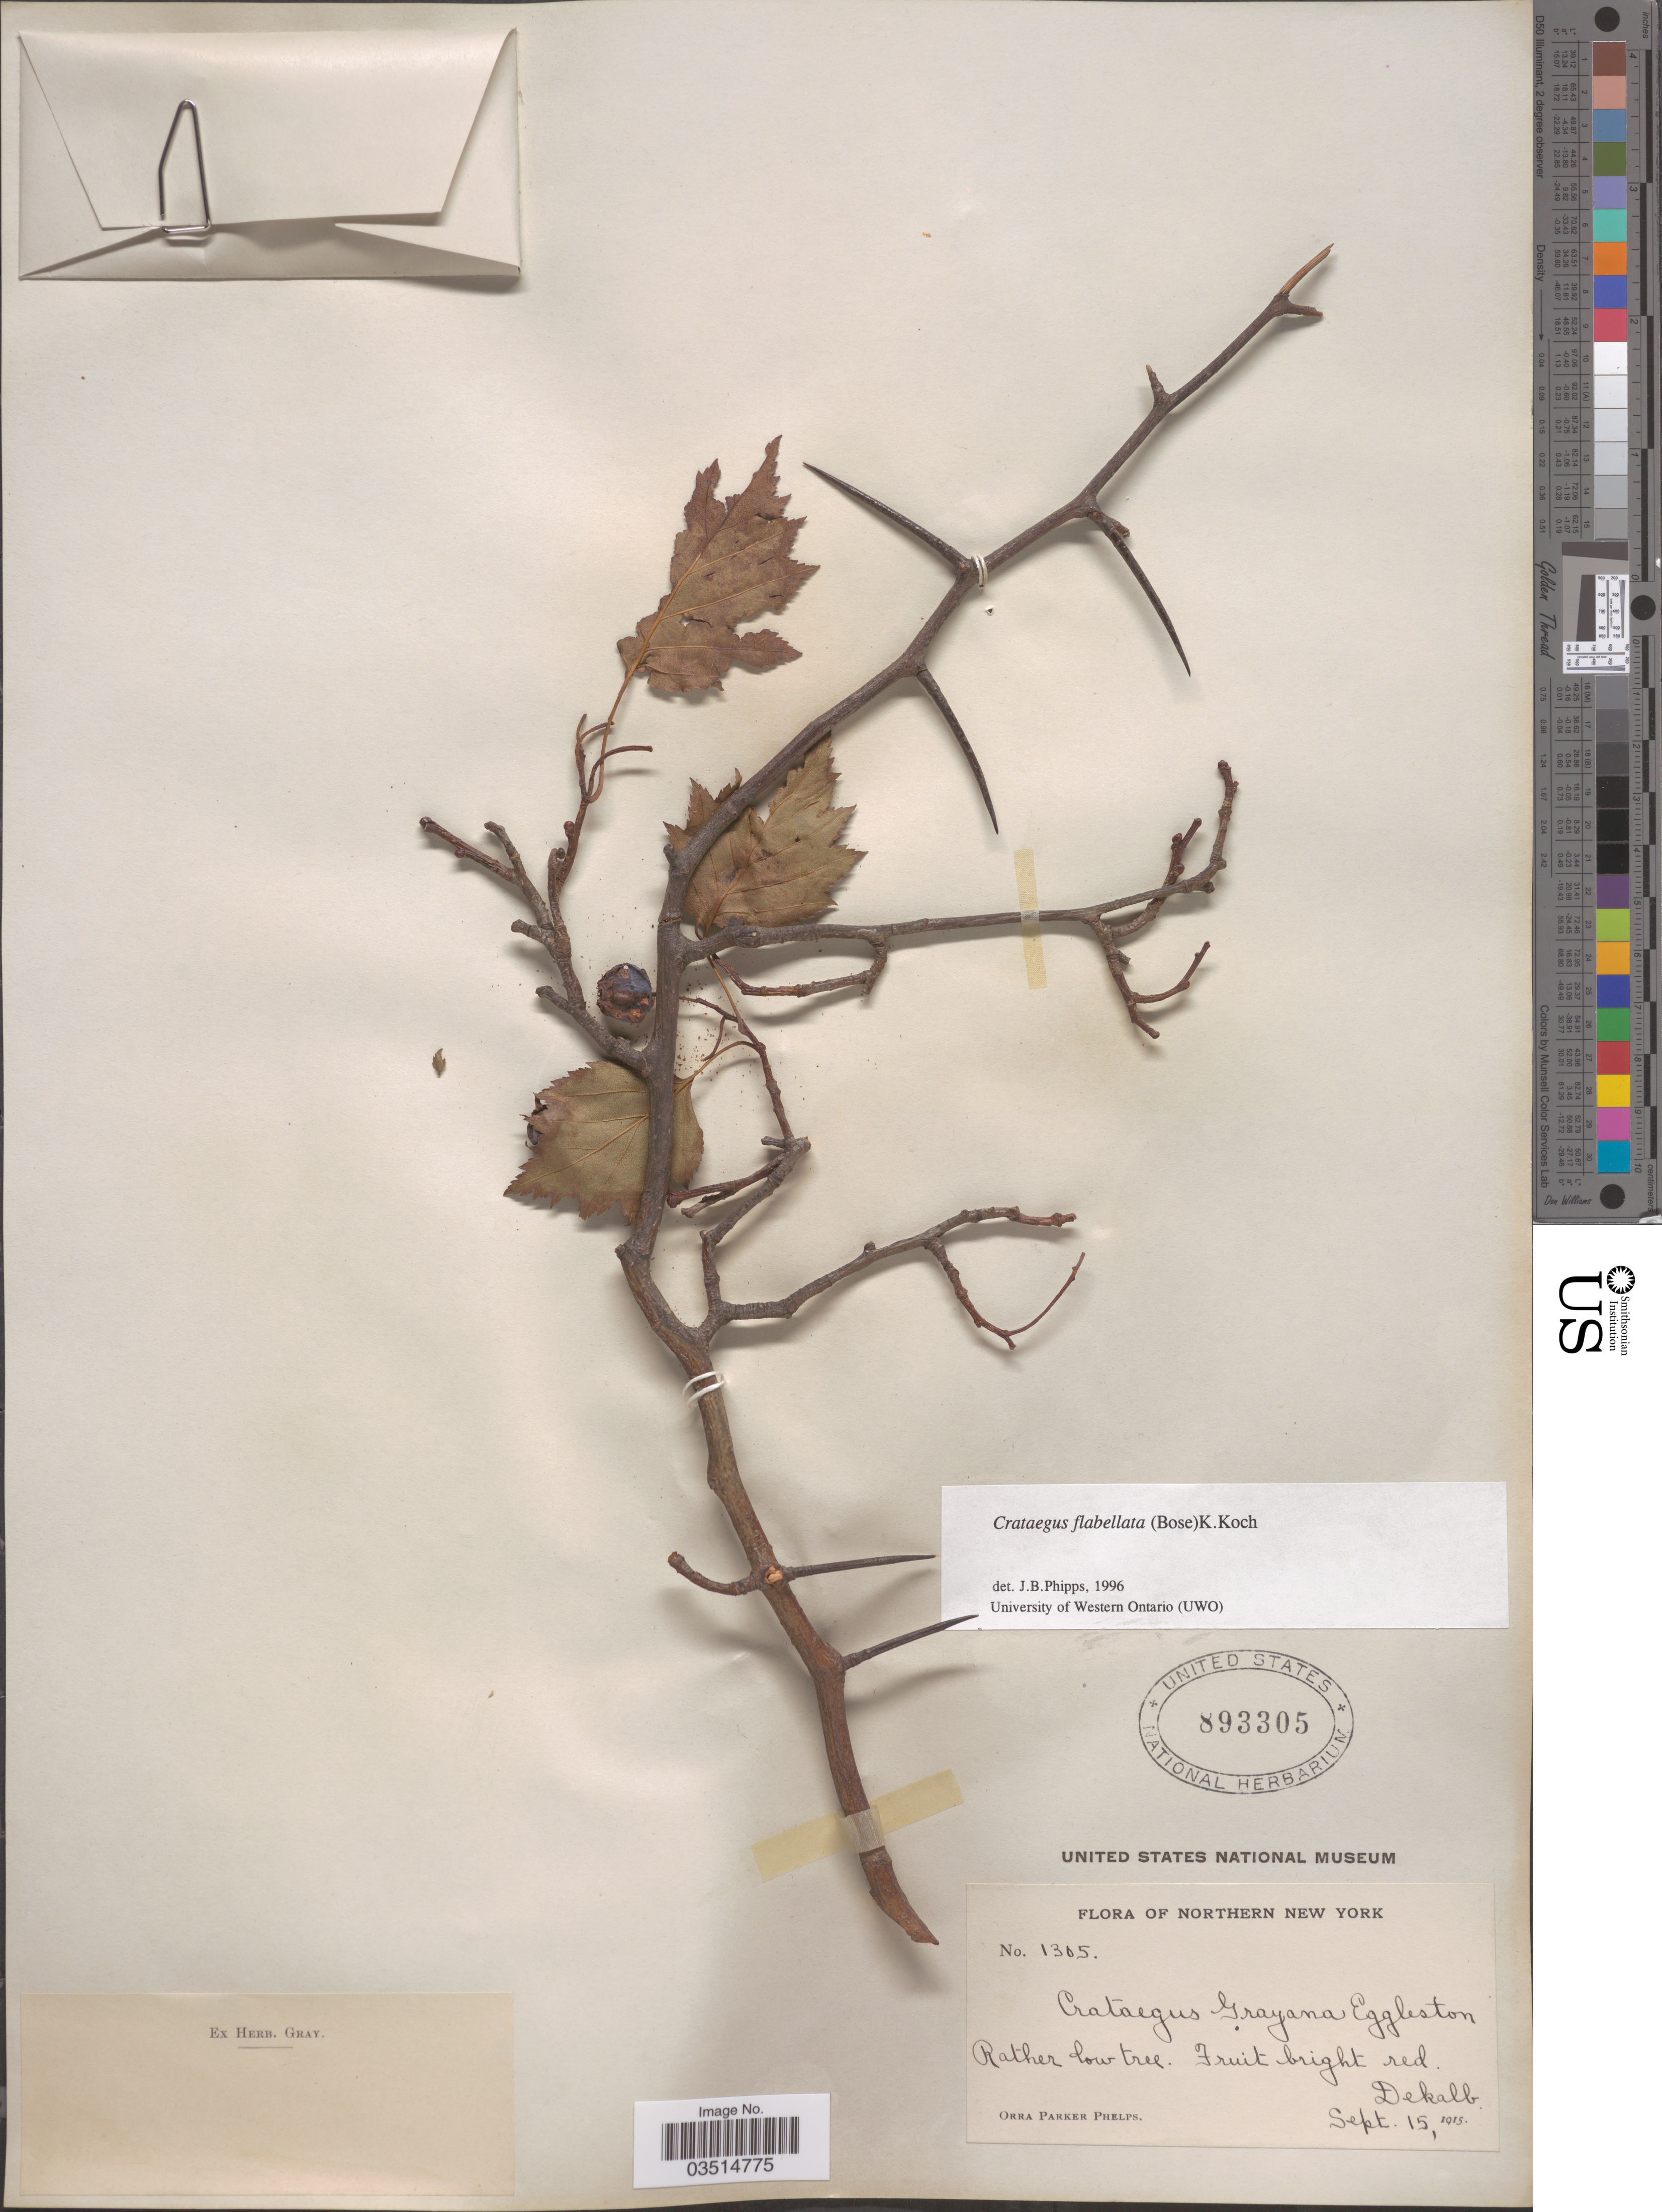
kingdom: Plantae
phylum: Tracheophyta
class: Magnoliopsida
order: Rosales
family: Rosaceae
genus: Crataegus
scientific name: Crataegus flabellata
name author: (Bosc) K. Koch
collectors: O. P. Phelps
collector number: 1305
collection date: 1915-09-15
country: United States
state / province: New York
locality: Northern New York. Dekalb.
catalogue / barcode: US 893305